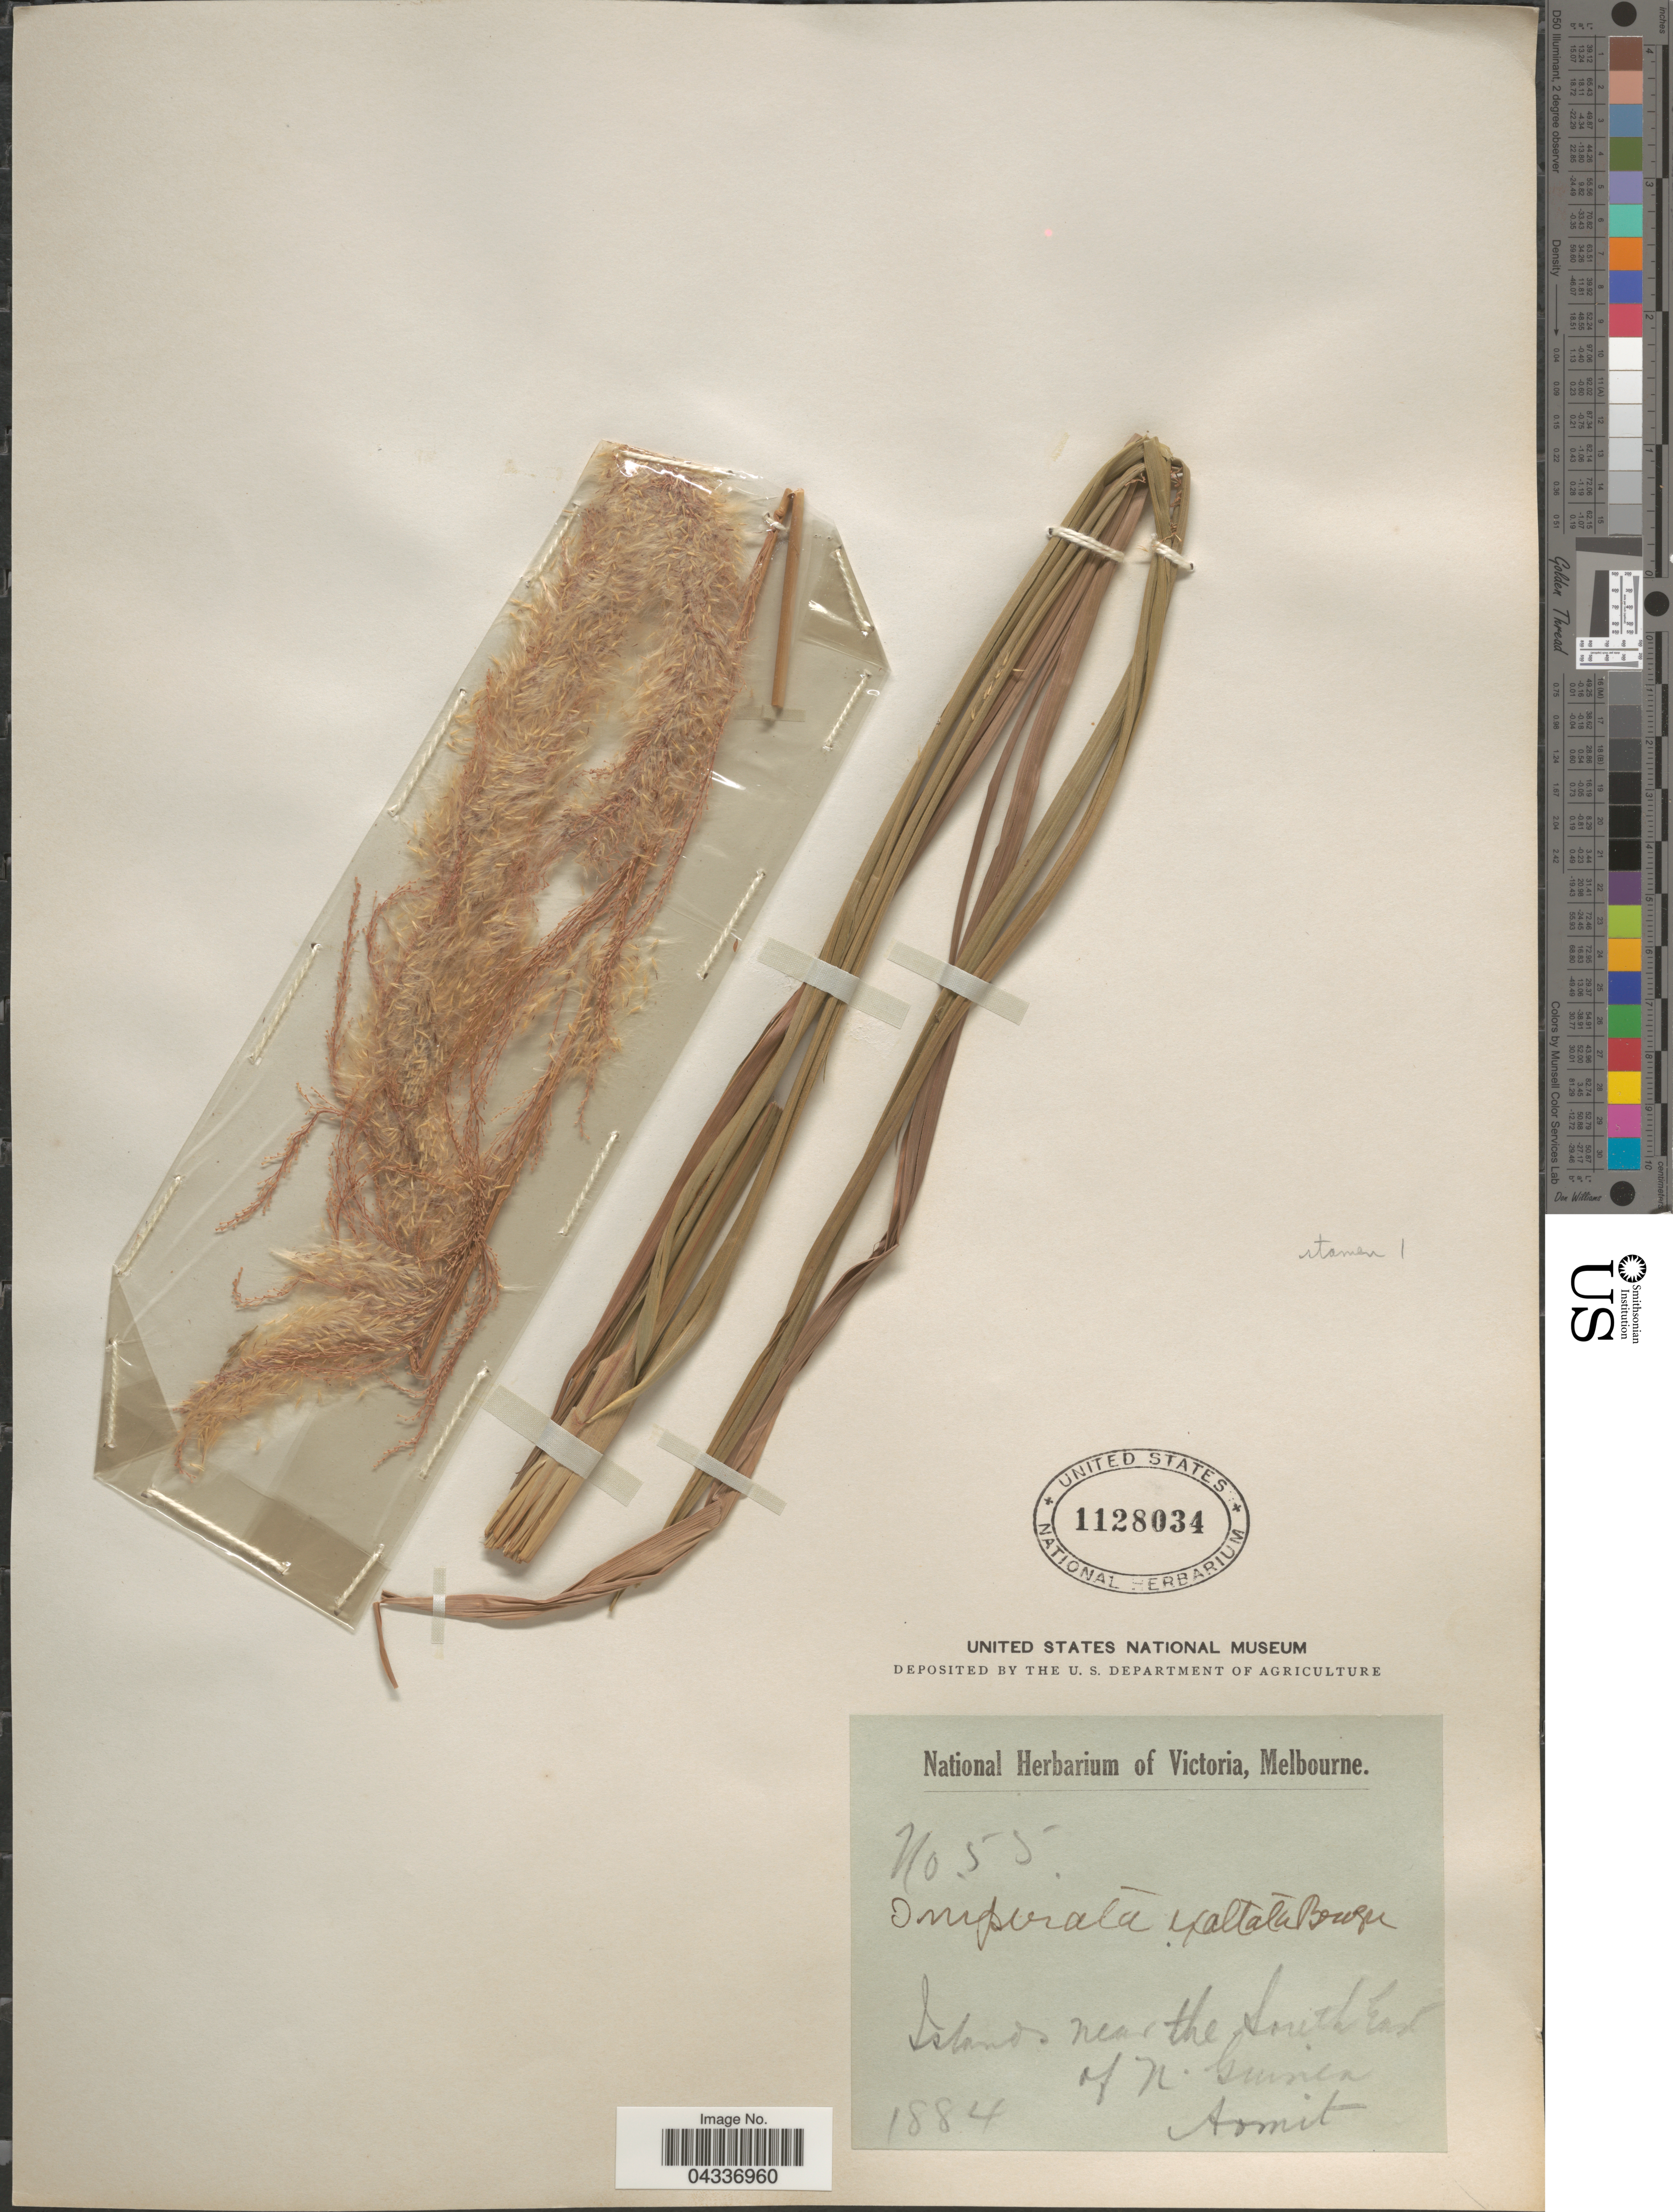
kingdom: Plantae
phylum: Tracheophyta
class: Liliopsida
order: Poales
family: Poaceae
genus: Imperata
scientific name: Imperata conferta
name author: (J. Presl) Ohwi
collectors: Armit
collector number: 55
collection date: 1884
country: Papua New Guinea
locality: Islands near the South East of N. Guinea.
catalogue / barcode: US 1128034